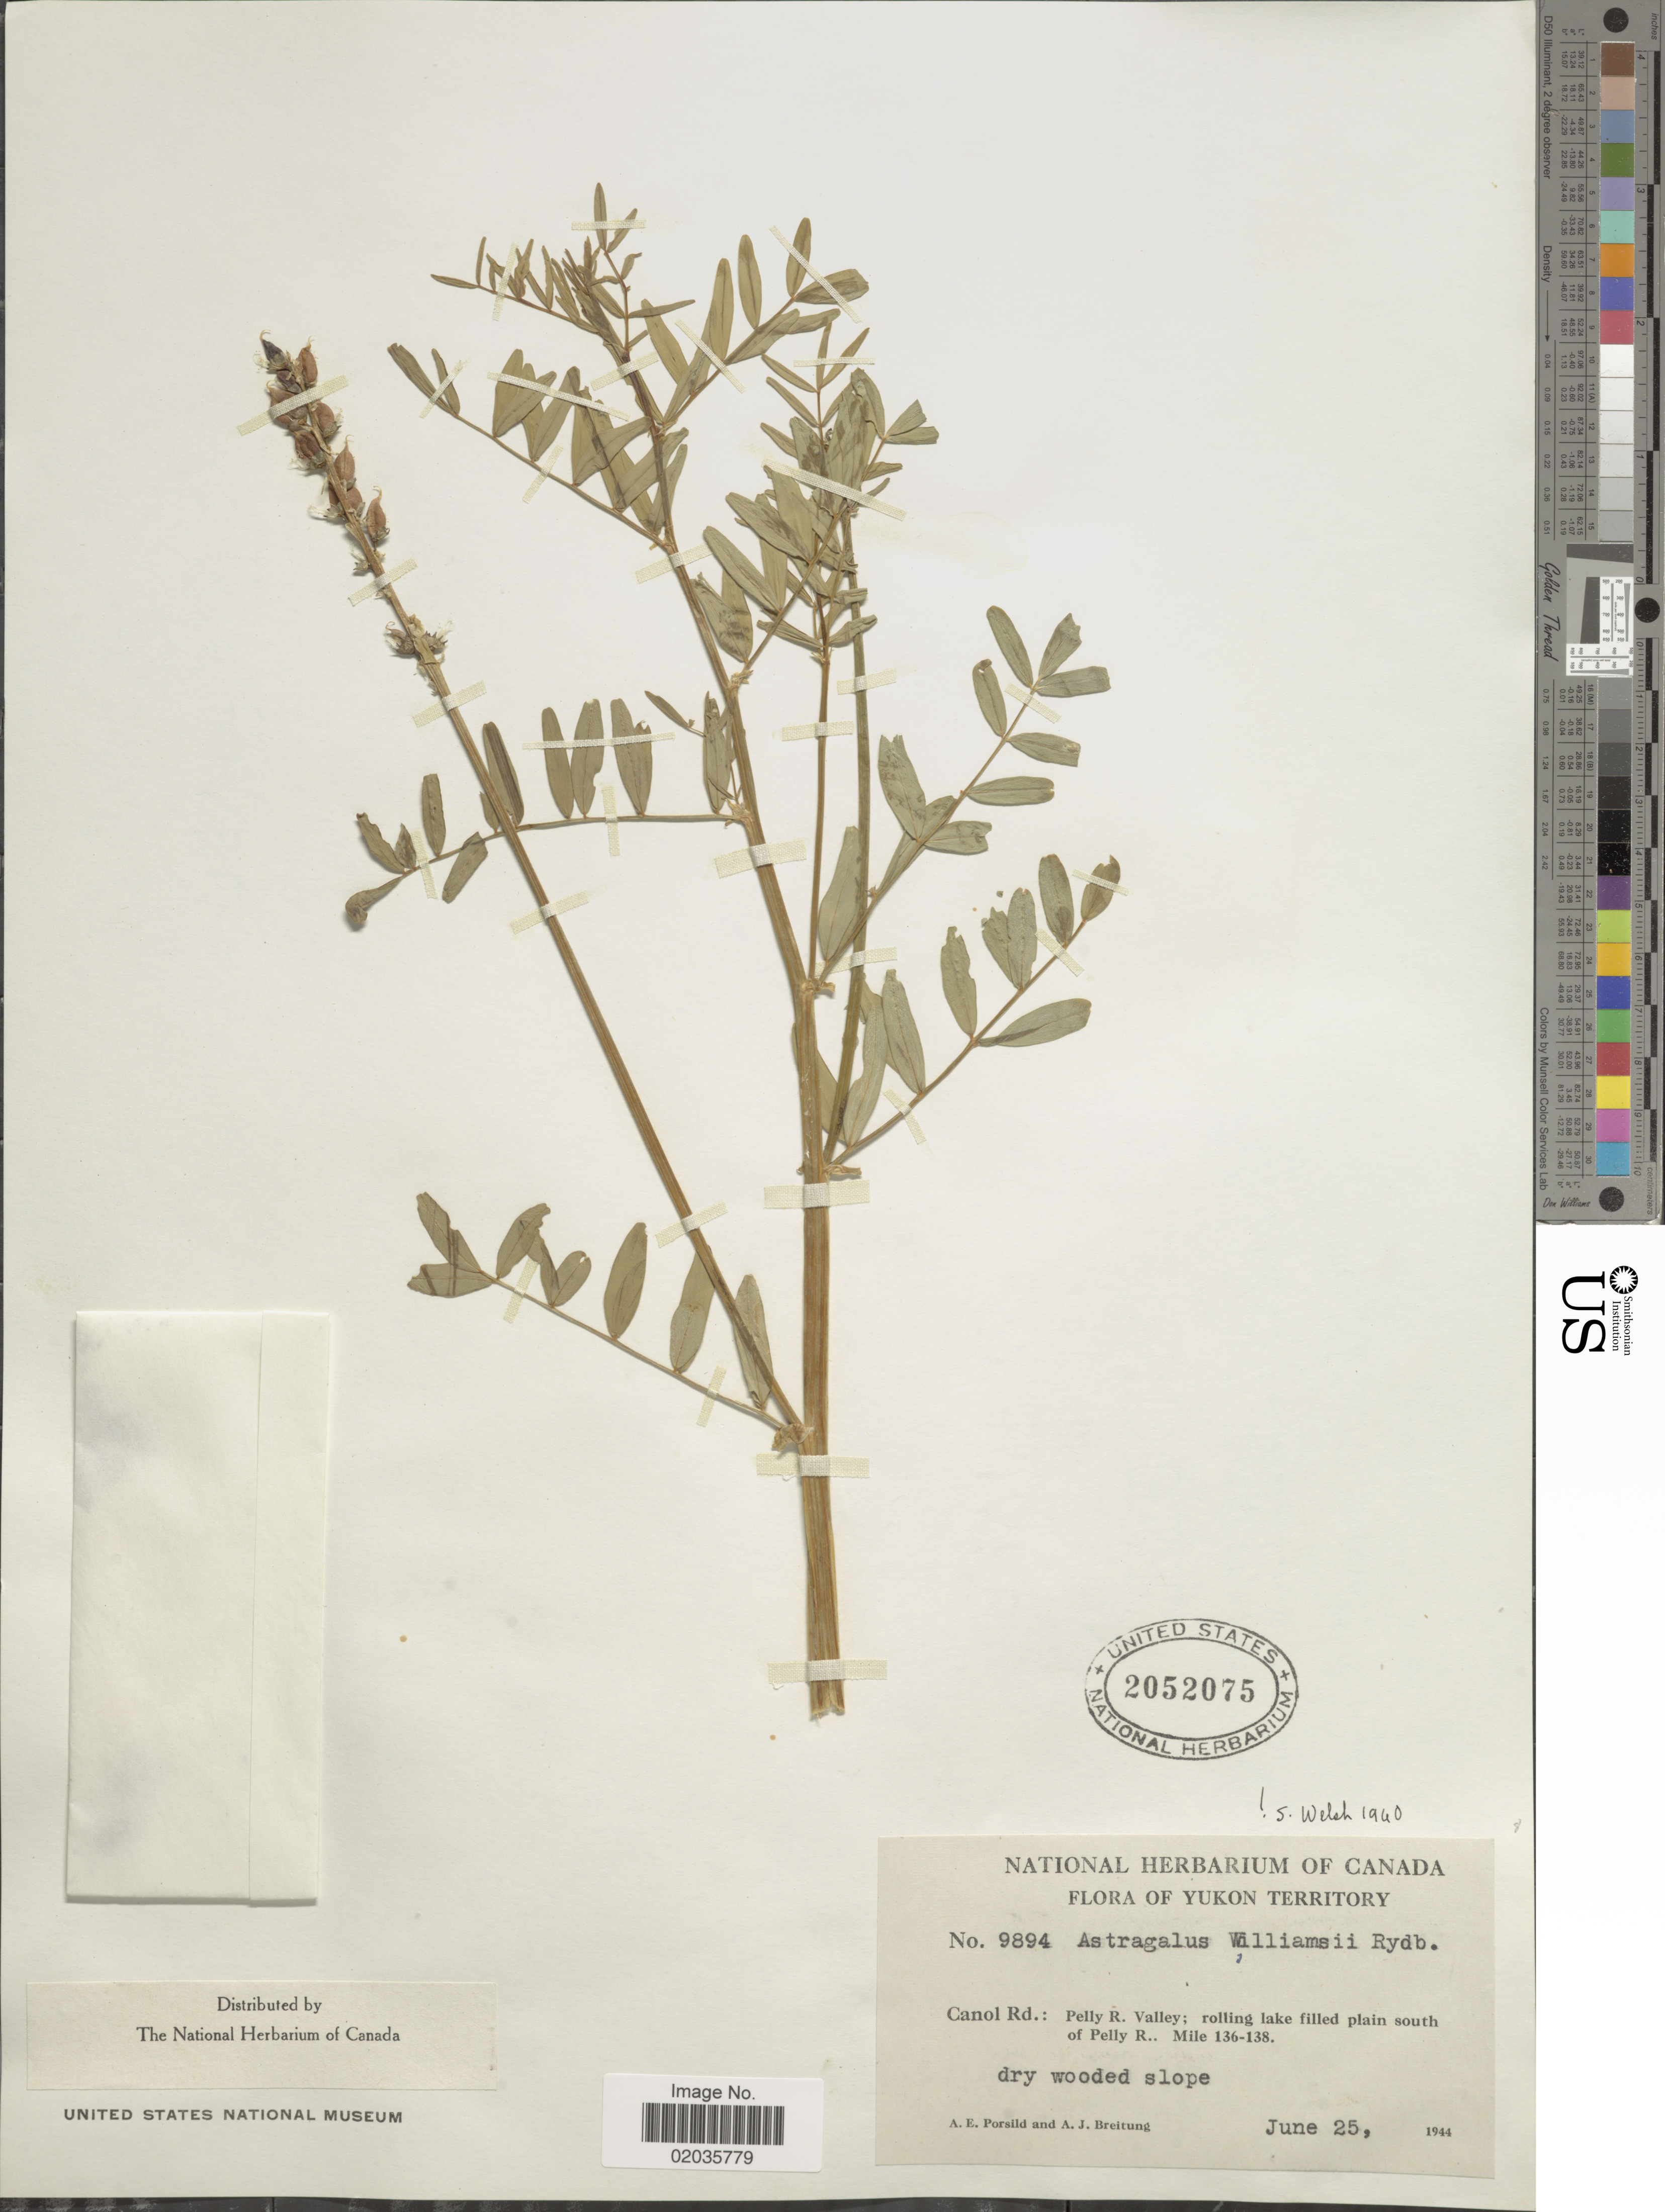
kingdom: Plantae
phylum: Tracheophyta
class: Magnoliopsida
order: Fabales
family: Fabaceae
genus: Astragalus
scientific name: Astragalus williamsii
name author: Rydb.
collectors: A. E. Porsild & A. Breitung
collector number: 9894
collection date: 1944-06-25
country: Canada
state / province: Yukon Territory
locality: Canol Rd: Pelly R. Valley; rolling lake filled plain south of Pelly R. Mile 136-138, dry wooded slope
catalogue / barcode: US 2052075